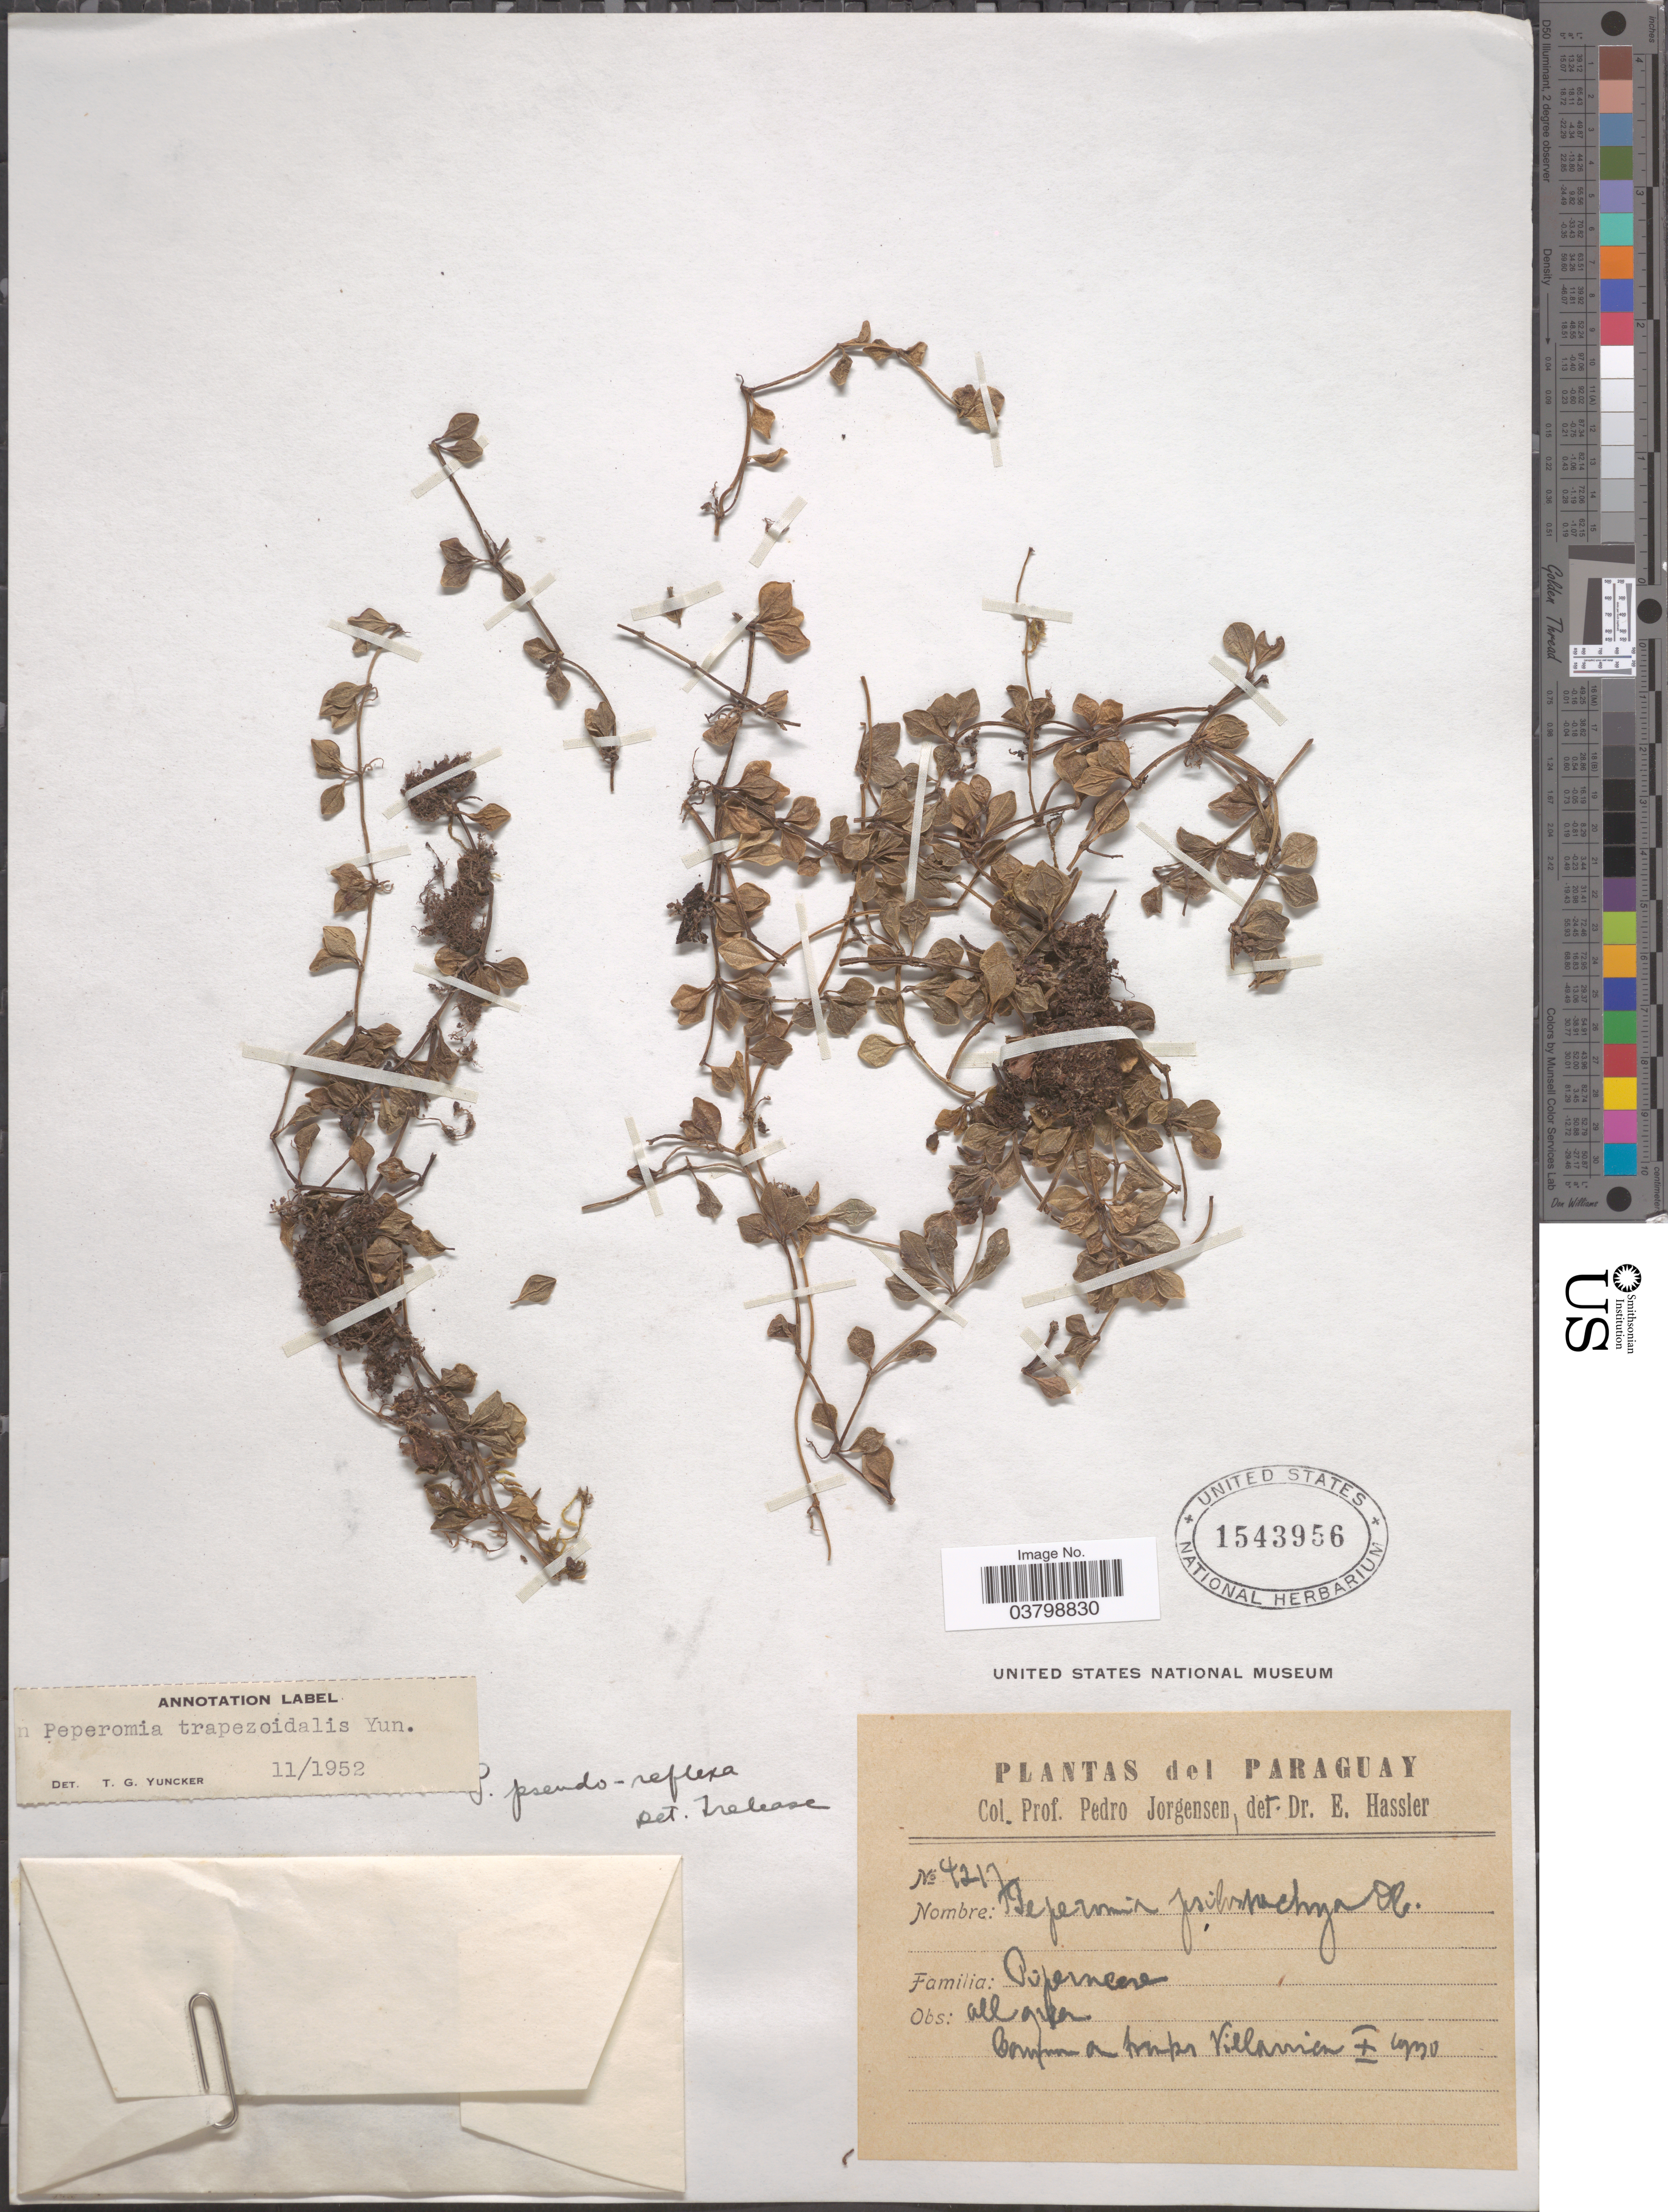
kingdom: Plantae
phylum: Tracheophyta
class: Magnoliopsida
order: Piperales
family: Piperaceae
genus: Peperomia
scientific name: Peperomia trapezoidalis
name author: Yunck.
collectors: P. Jörgensen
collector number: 4217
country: Paraguay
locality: Villarrica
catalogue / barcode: US 1543956